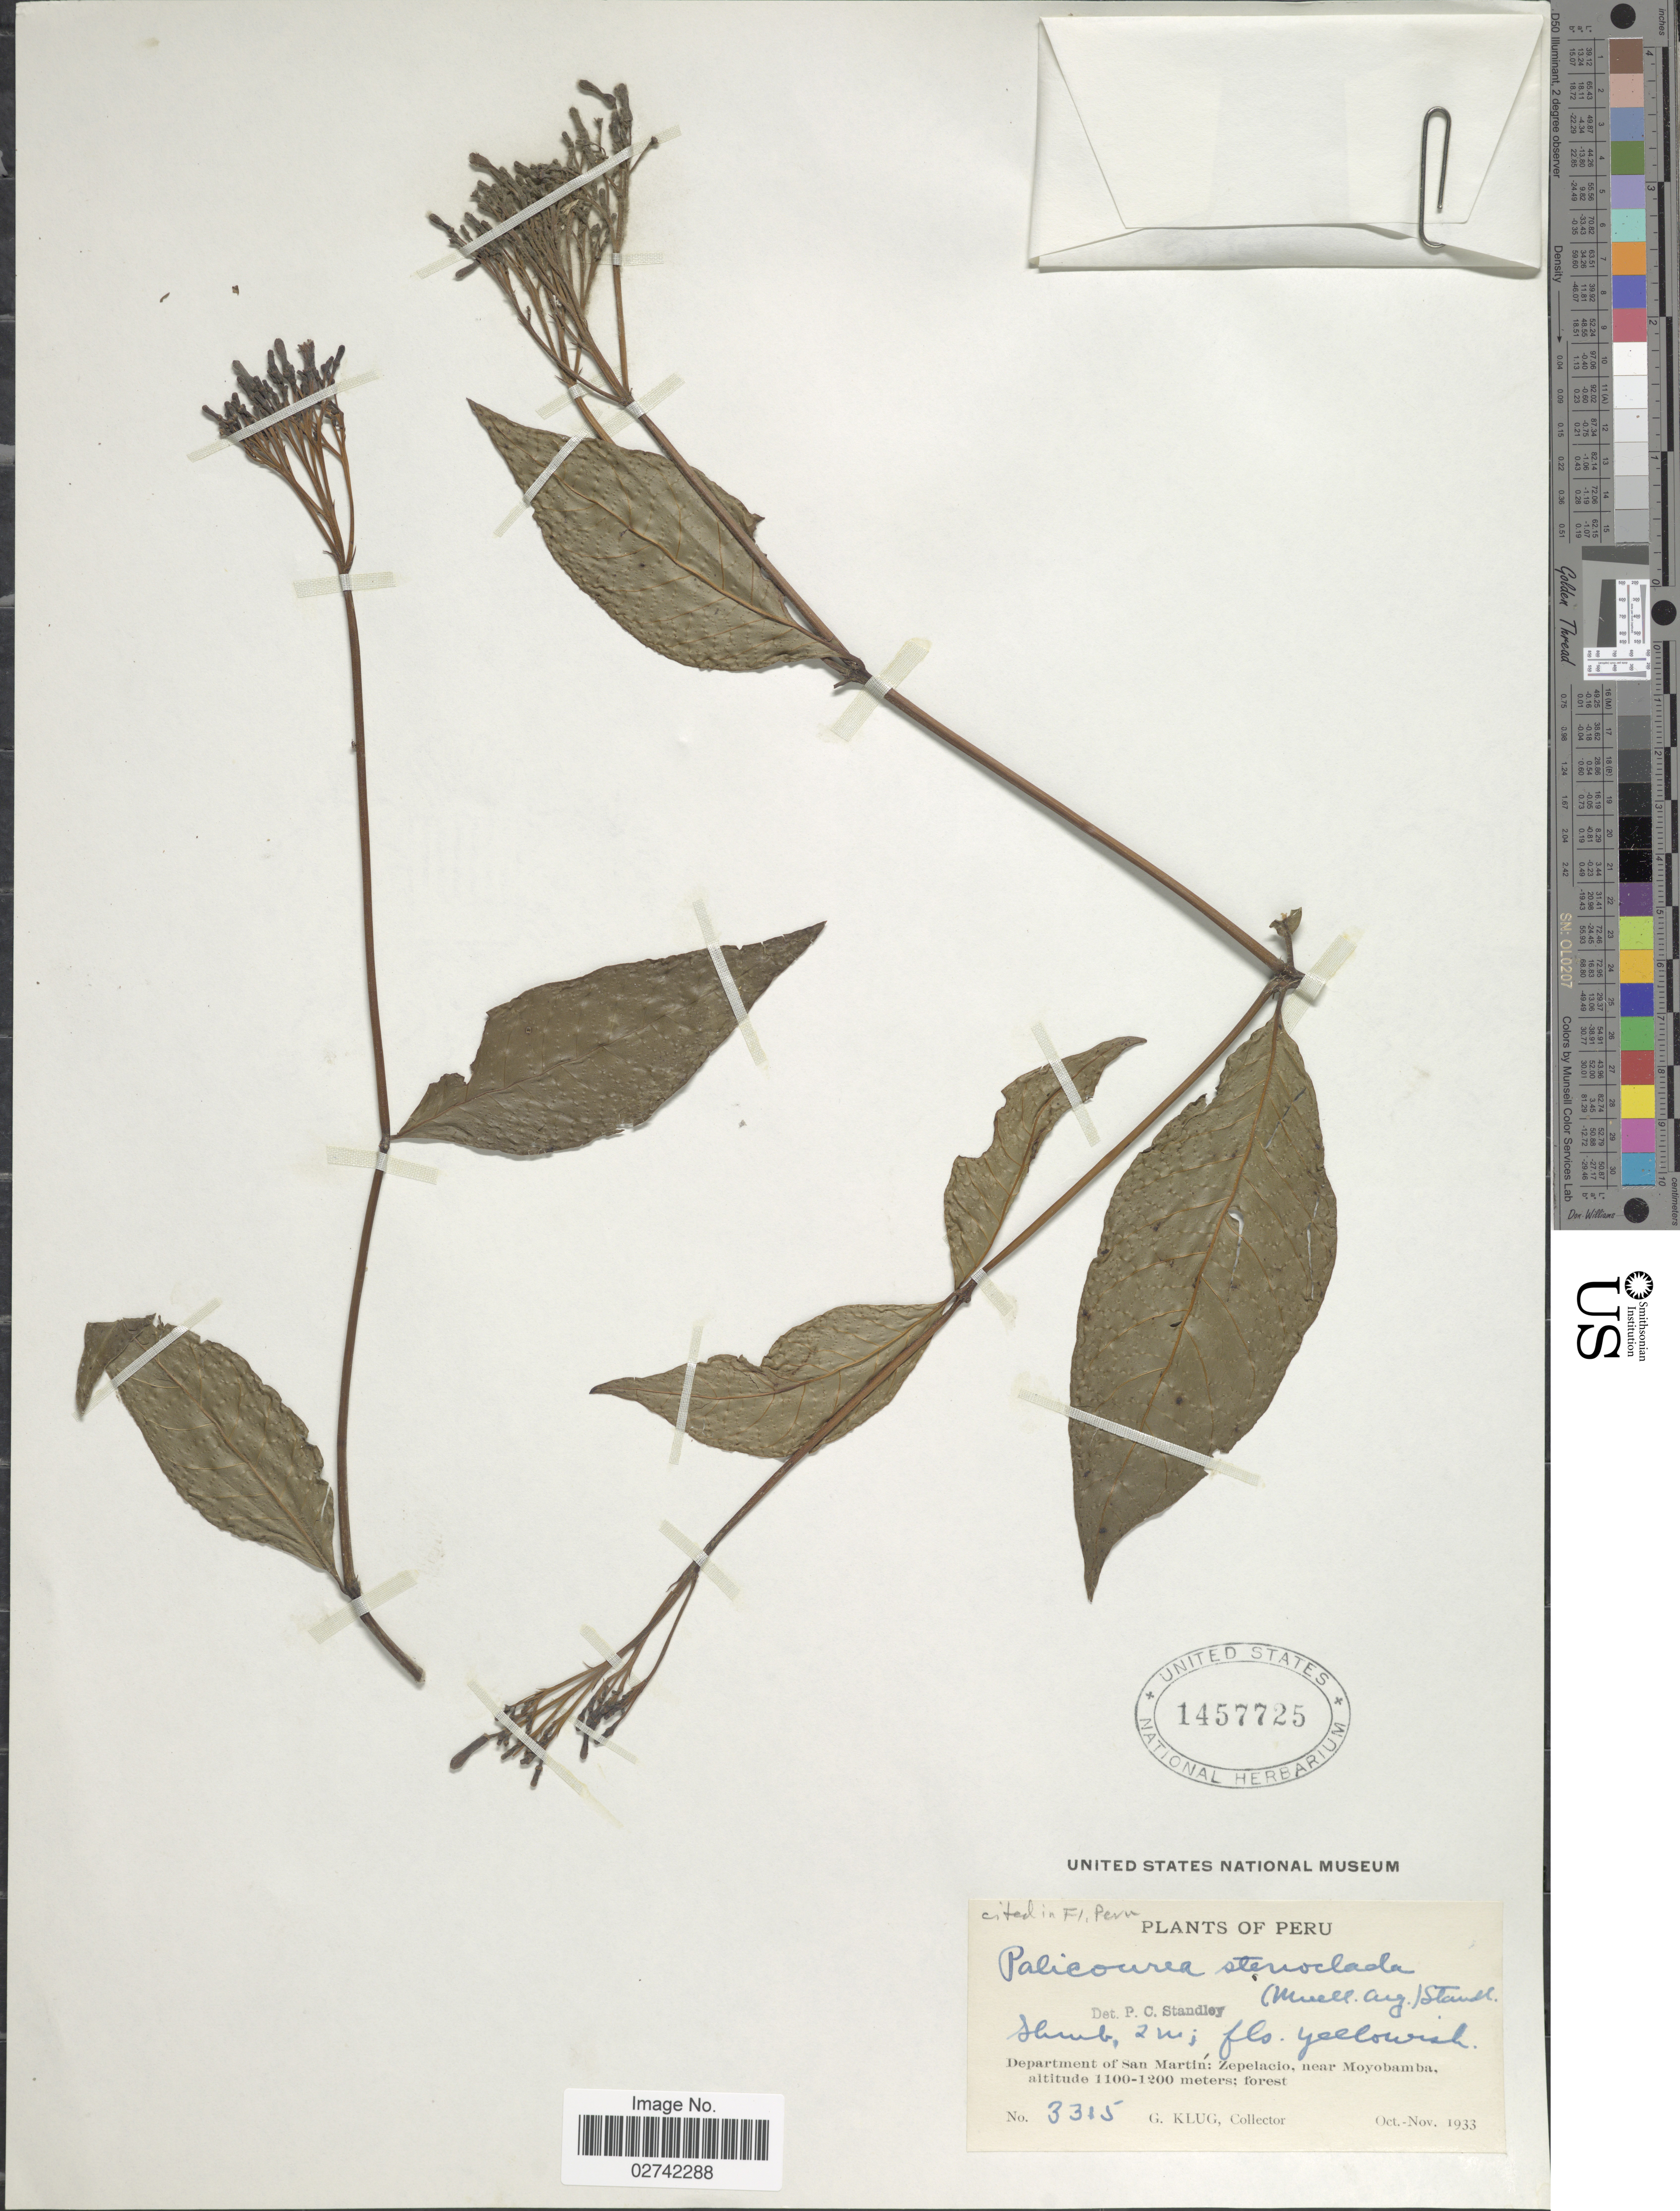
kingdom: Plantae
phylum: Tracheophyta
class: Magnoliopsida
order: Gentianales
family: Rubiaceae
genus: Palicourea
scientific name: Palicourea stenoclada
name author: (Müll. Arg.) Standl.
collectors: G. Klug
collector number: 3315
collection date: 1933-10/1933-11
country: Peru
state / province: San Martín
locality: Zepelacio, near Moyobamba.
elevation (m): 1100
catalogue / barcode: US 1457725